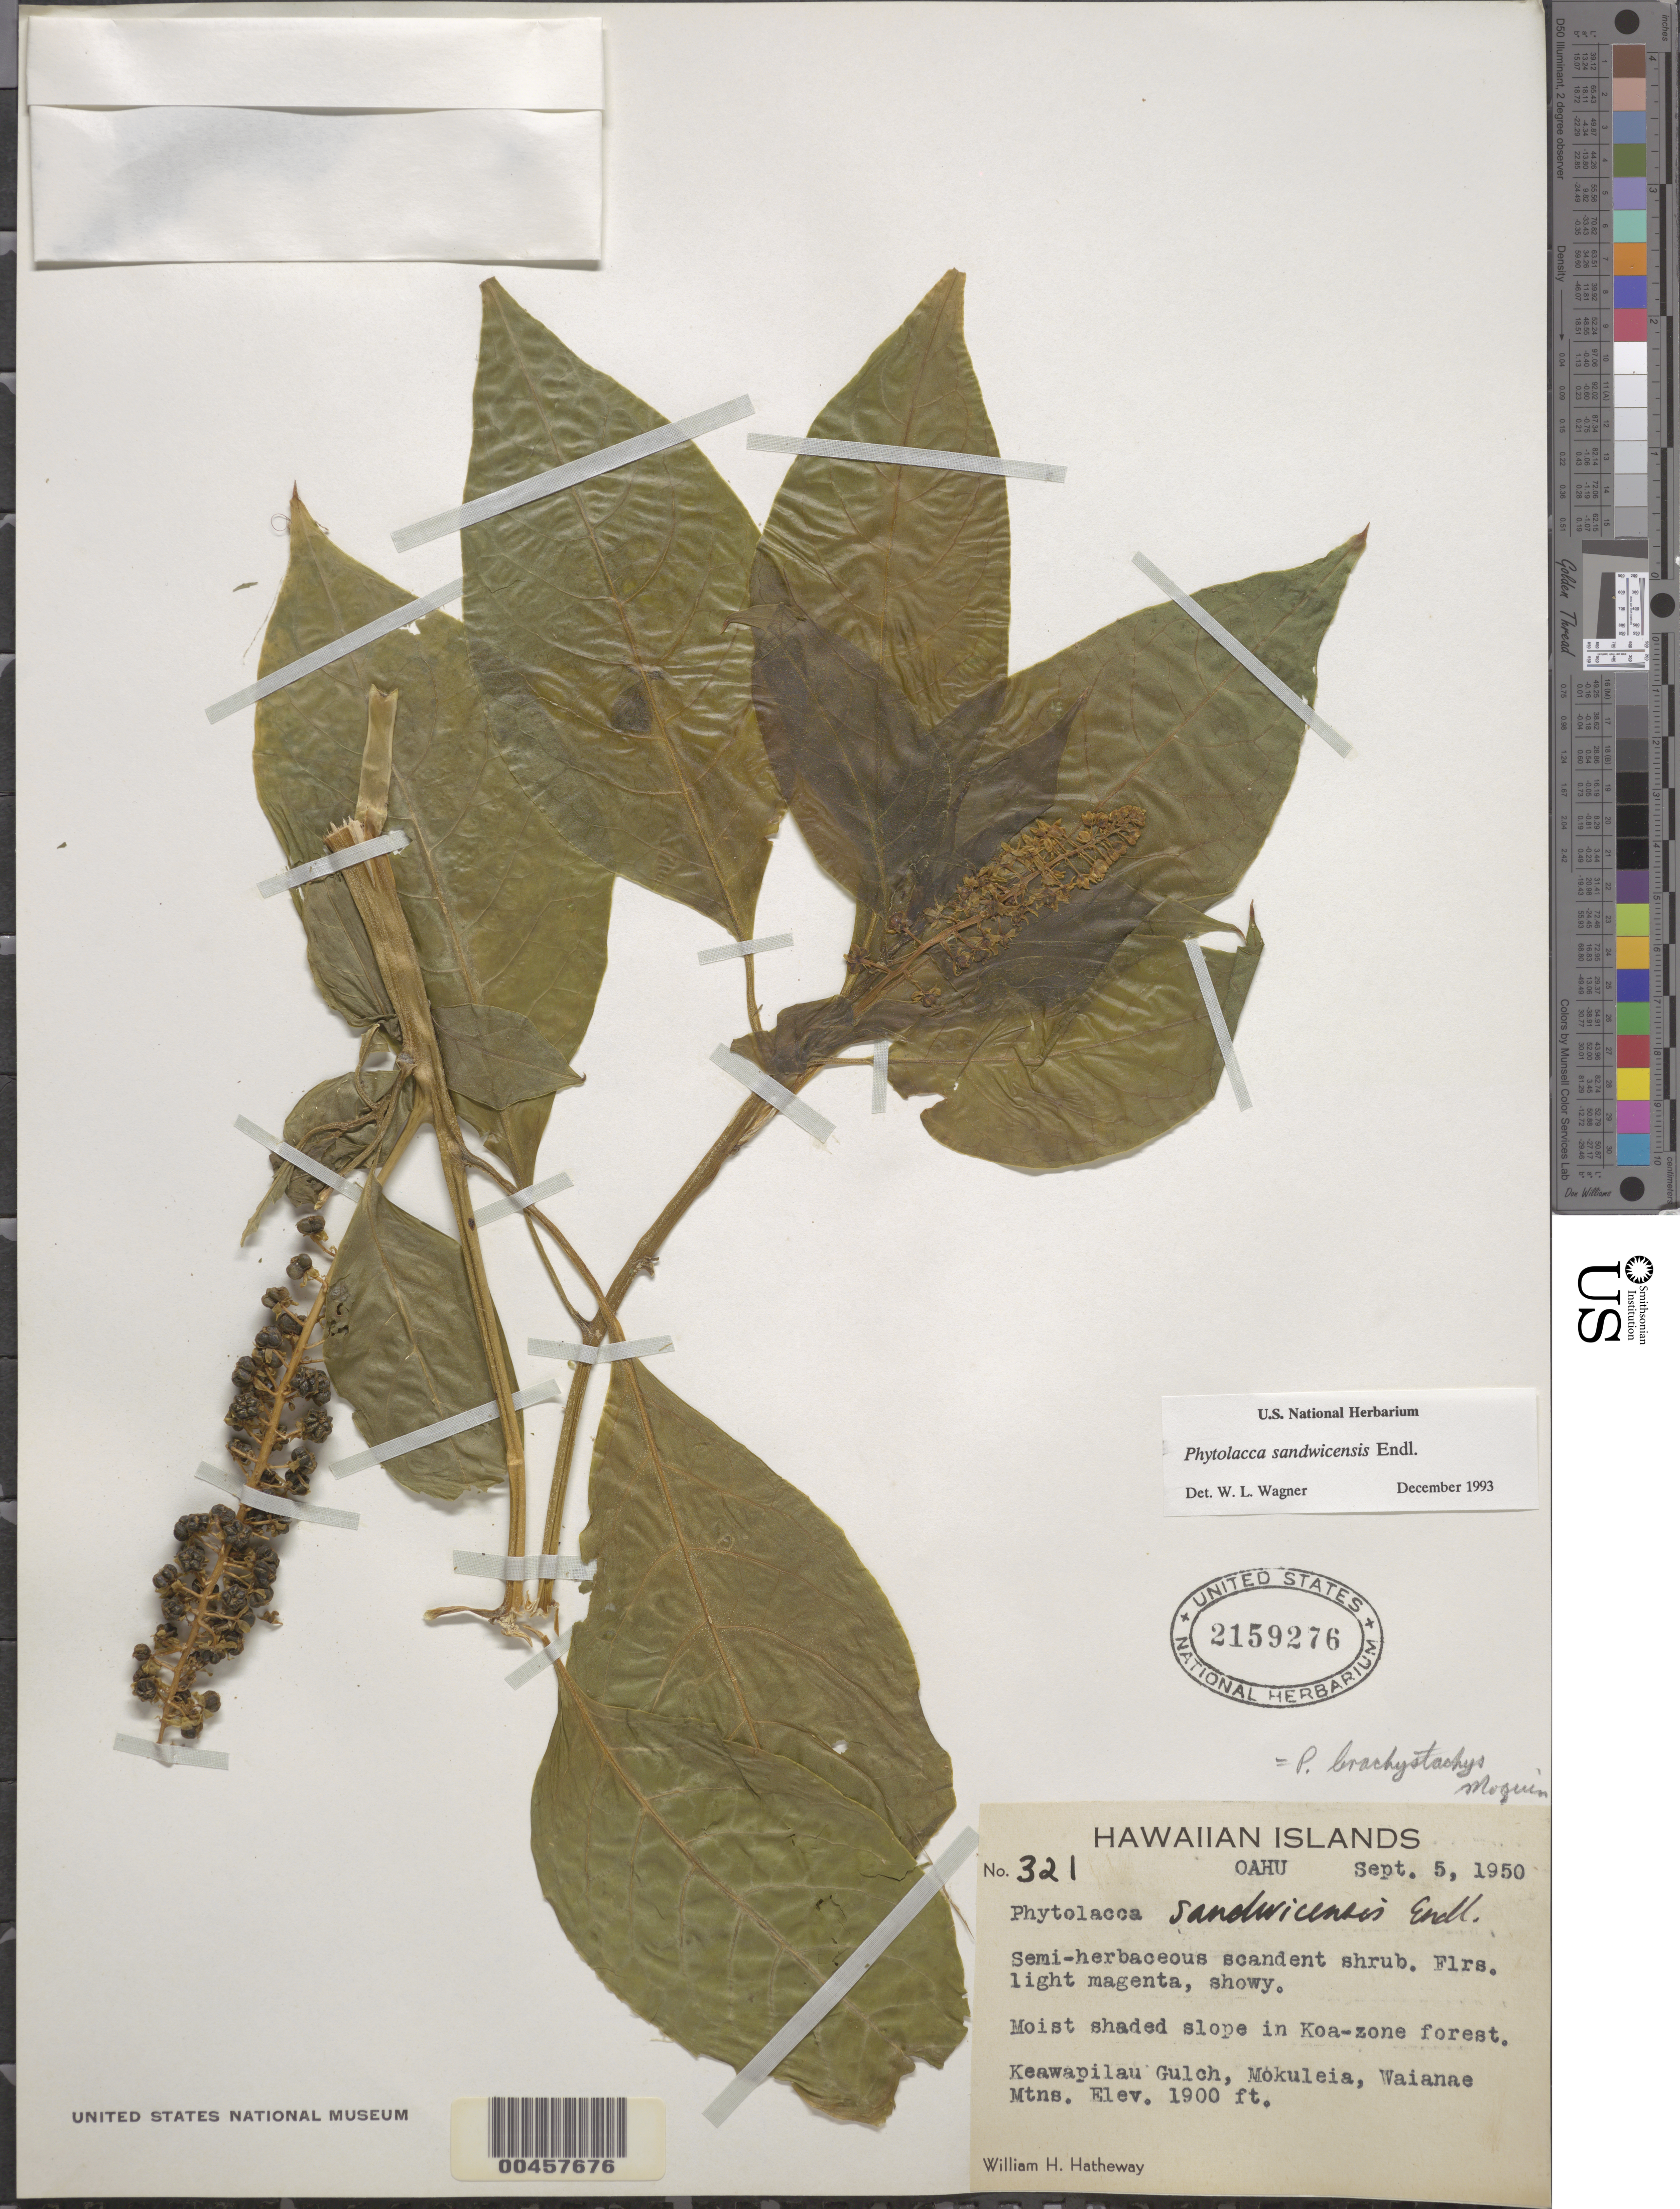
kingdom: Plantae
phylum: Tracheophyta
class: Magnoliopsida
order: Caryophyllales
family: Phytolaccaceae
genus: Phytolacca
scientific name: Phytolacca sandwicensis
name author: Endl.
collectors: H. St. John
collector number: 10687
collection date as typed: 26 Dec 1930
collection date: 1930-12-26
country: United States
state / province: Hawaii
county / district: Kauai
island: Kaua'i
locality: Kauai, Kokee forest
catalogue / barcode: US 2074646